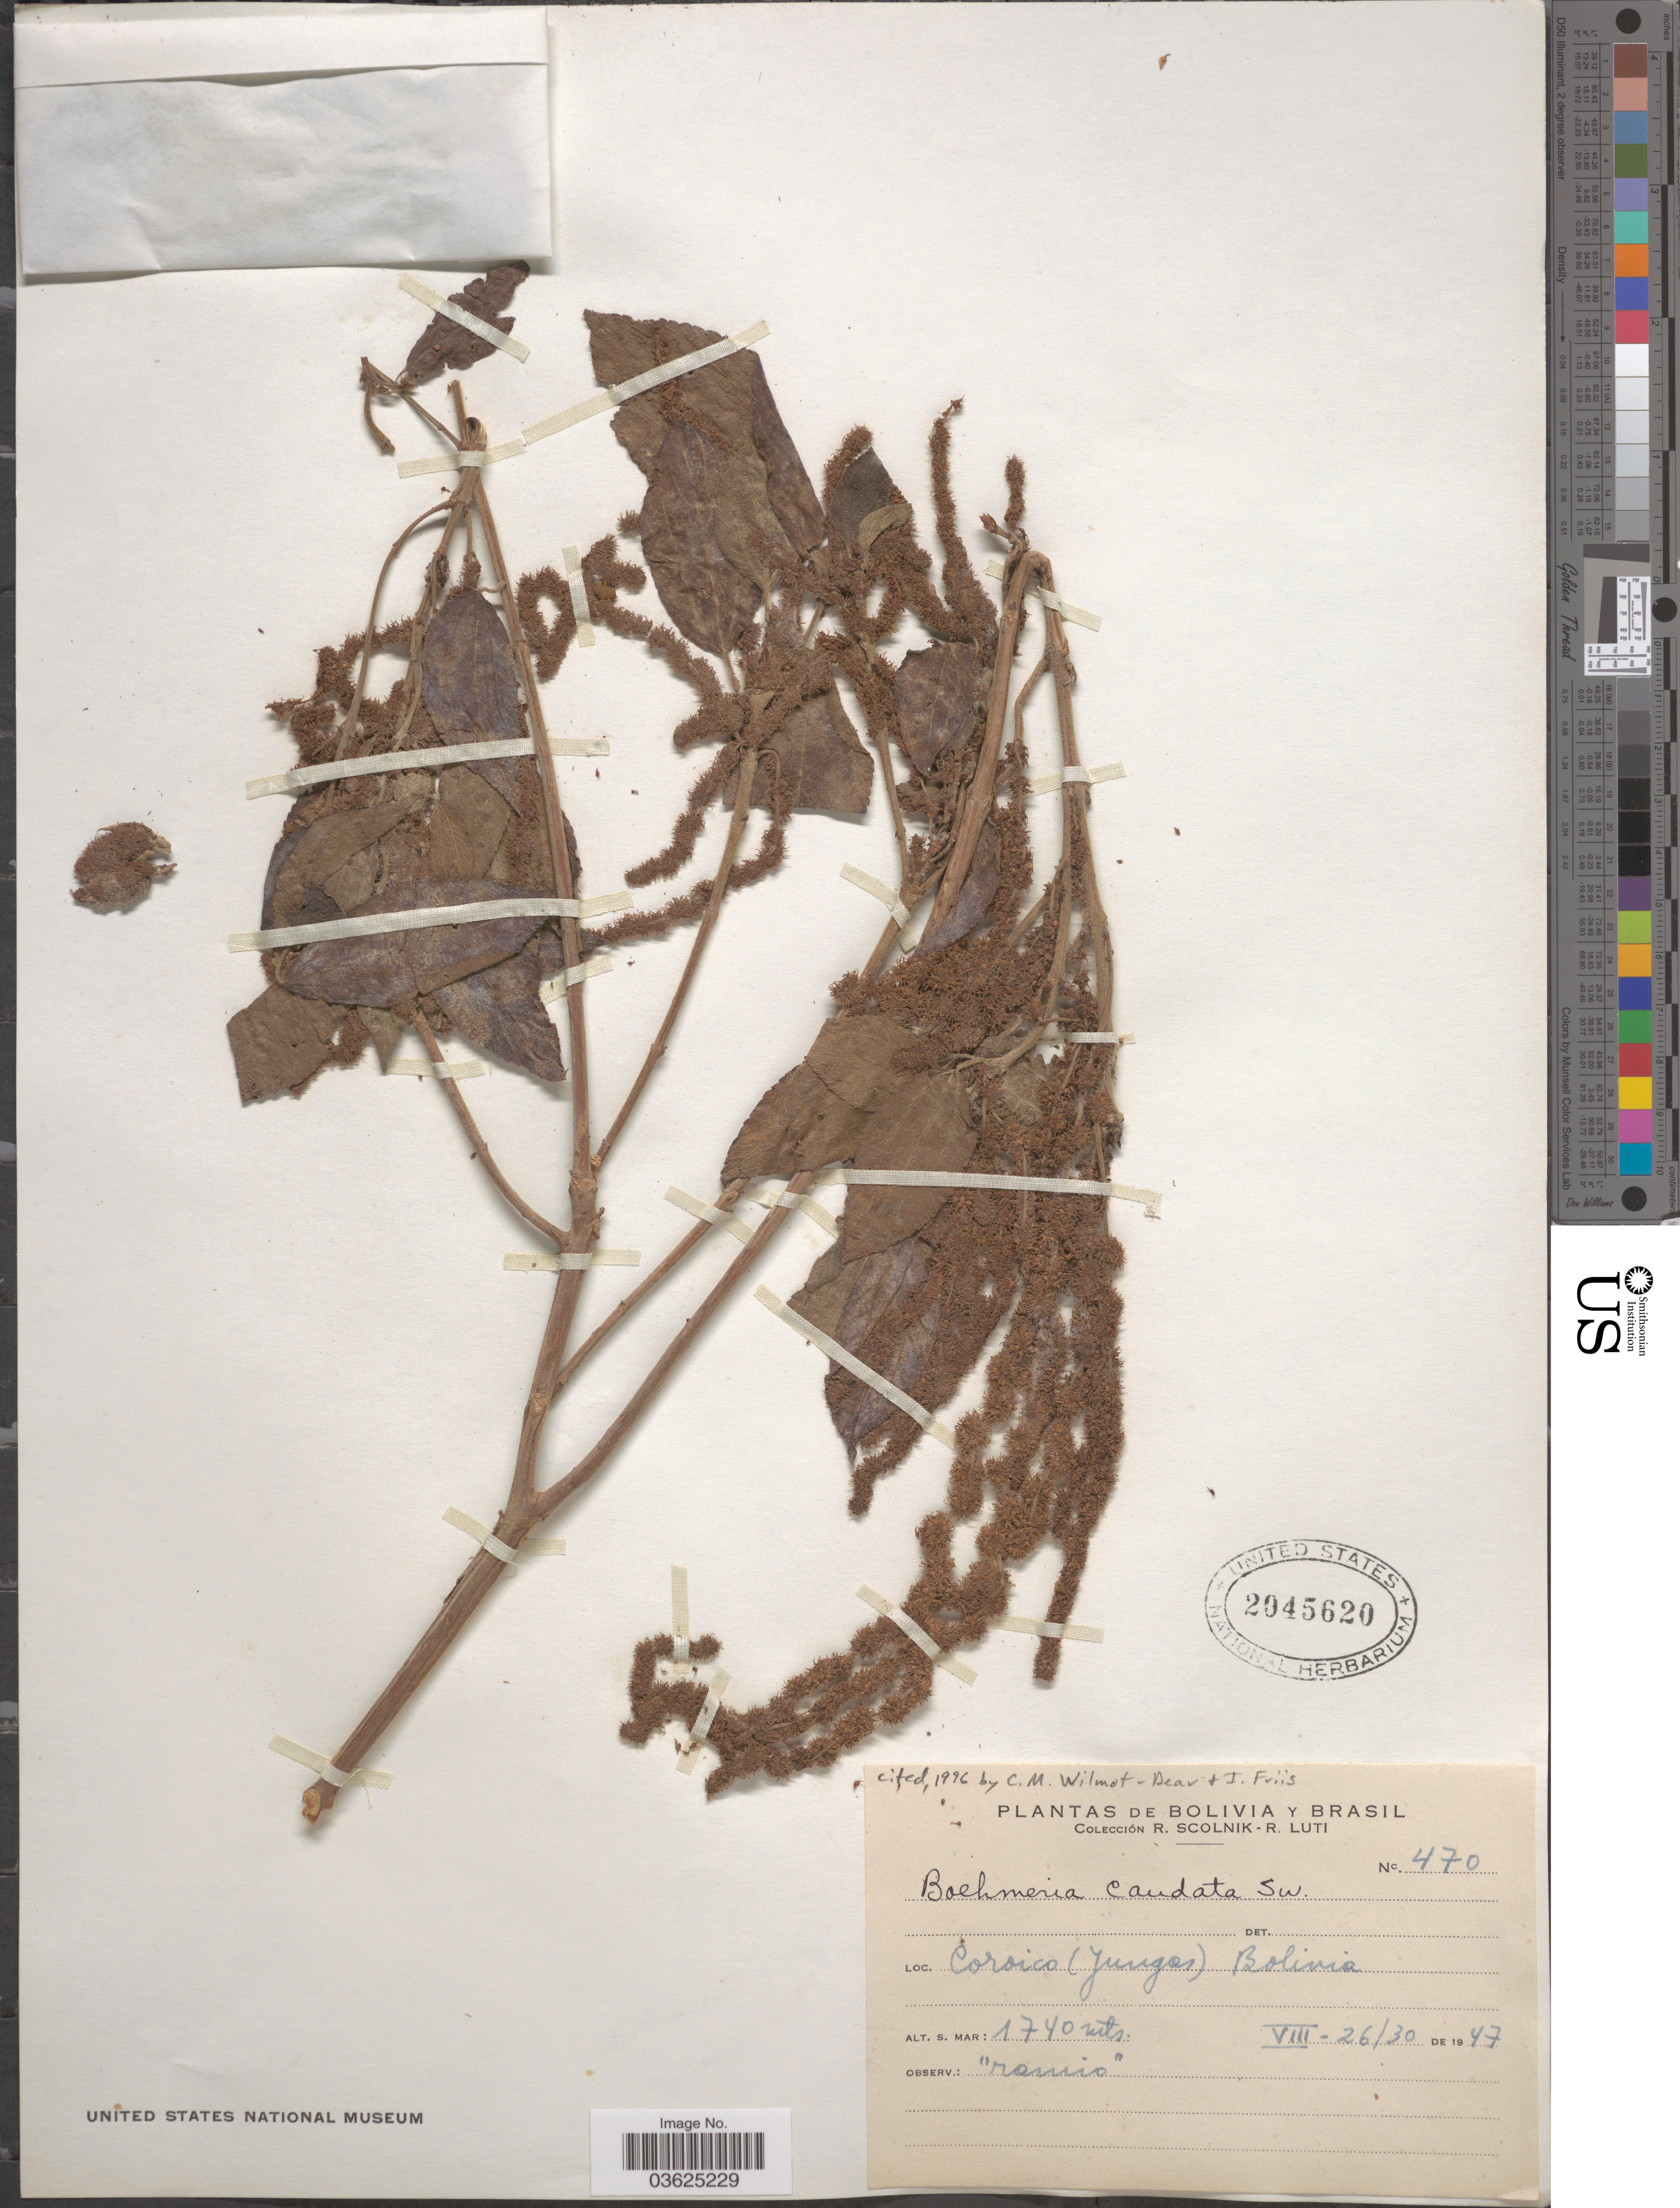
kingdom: Plantae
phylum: Tracheophyta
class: Magnoliopsida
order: Rosales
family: Urticaceae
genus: Boehmeria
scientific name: Boehmeria caudata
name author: Sw.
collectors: R. Scolnik & R. Luti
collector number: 470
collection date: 1947-08-26/1947-08-30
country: Bolivia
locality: Coroico (Yungas).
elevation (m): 1740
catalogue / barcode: US 2045620